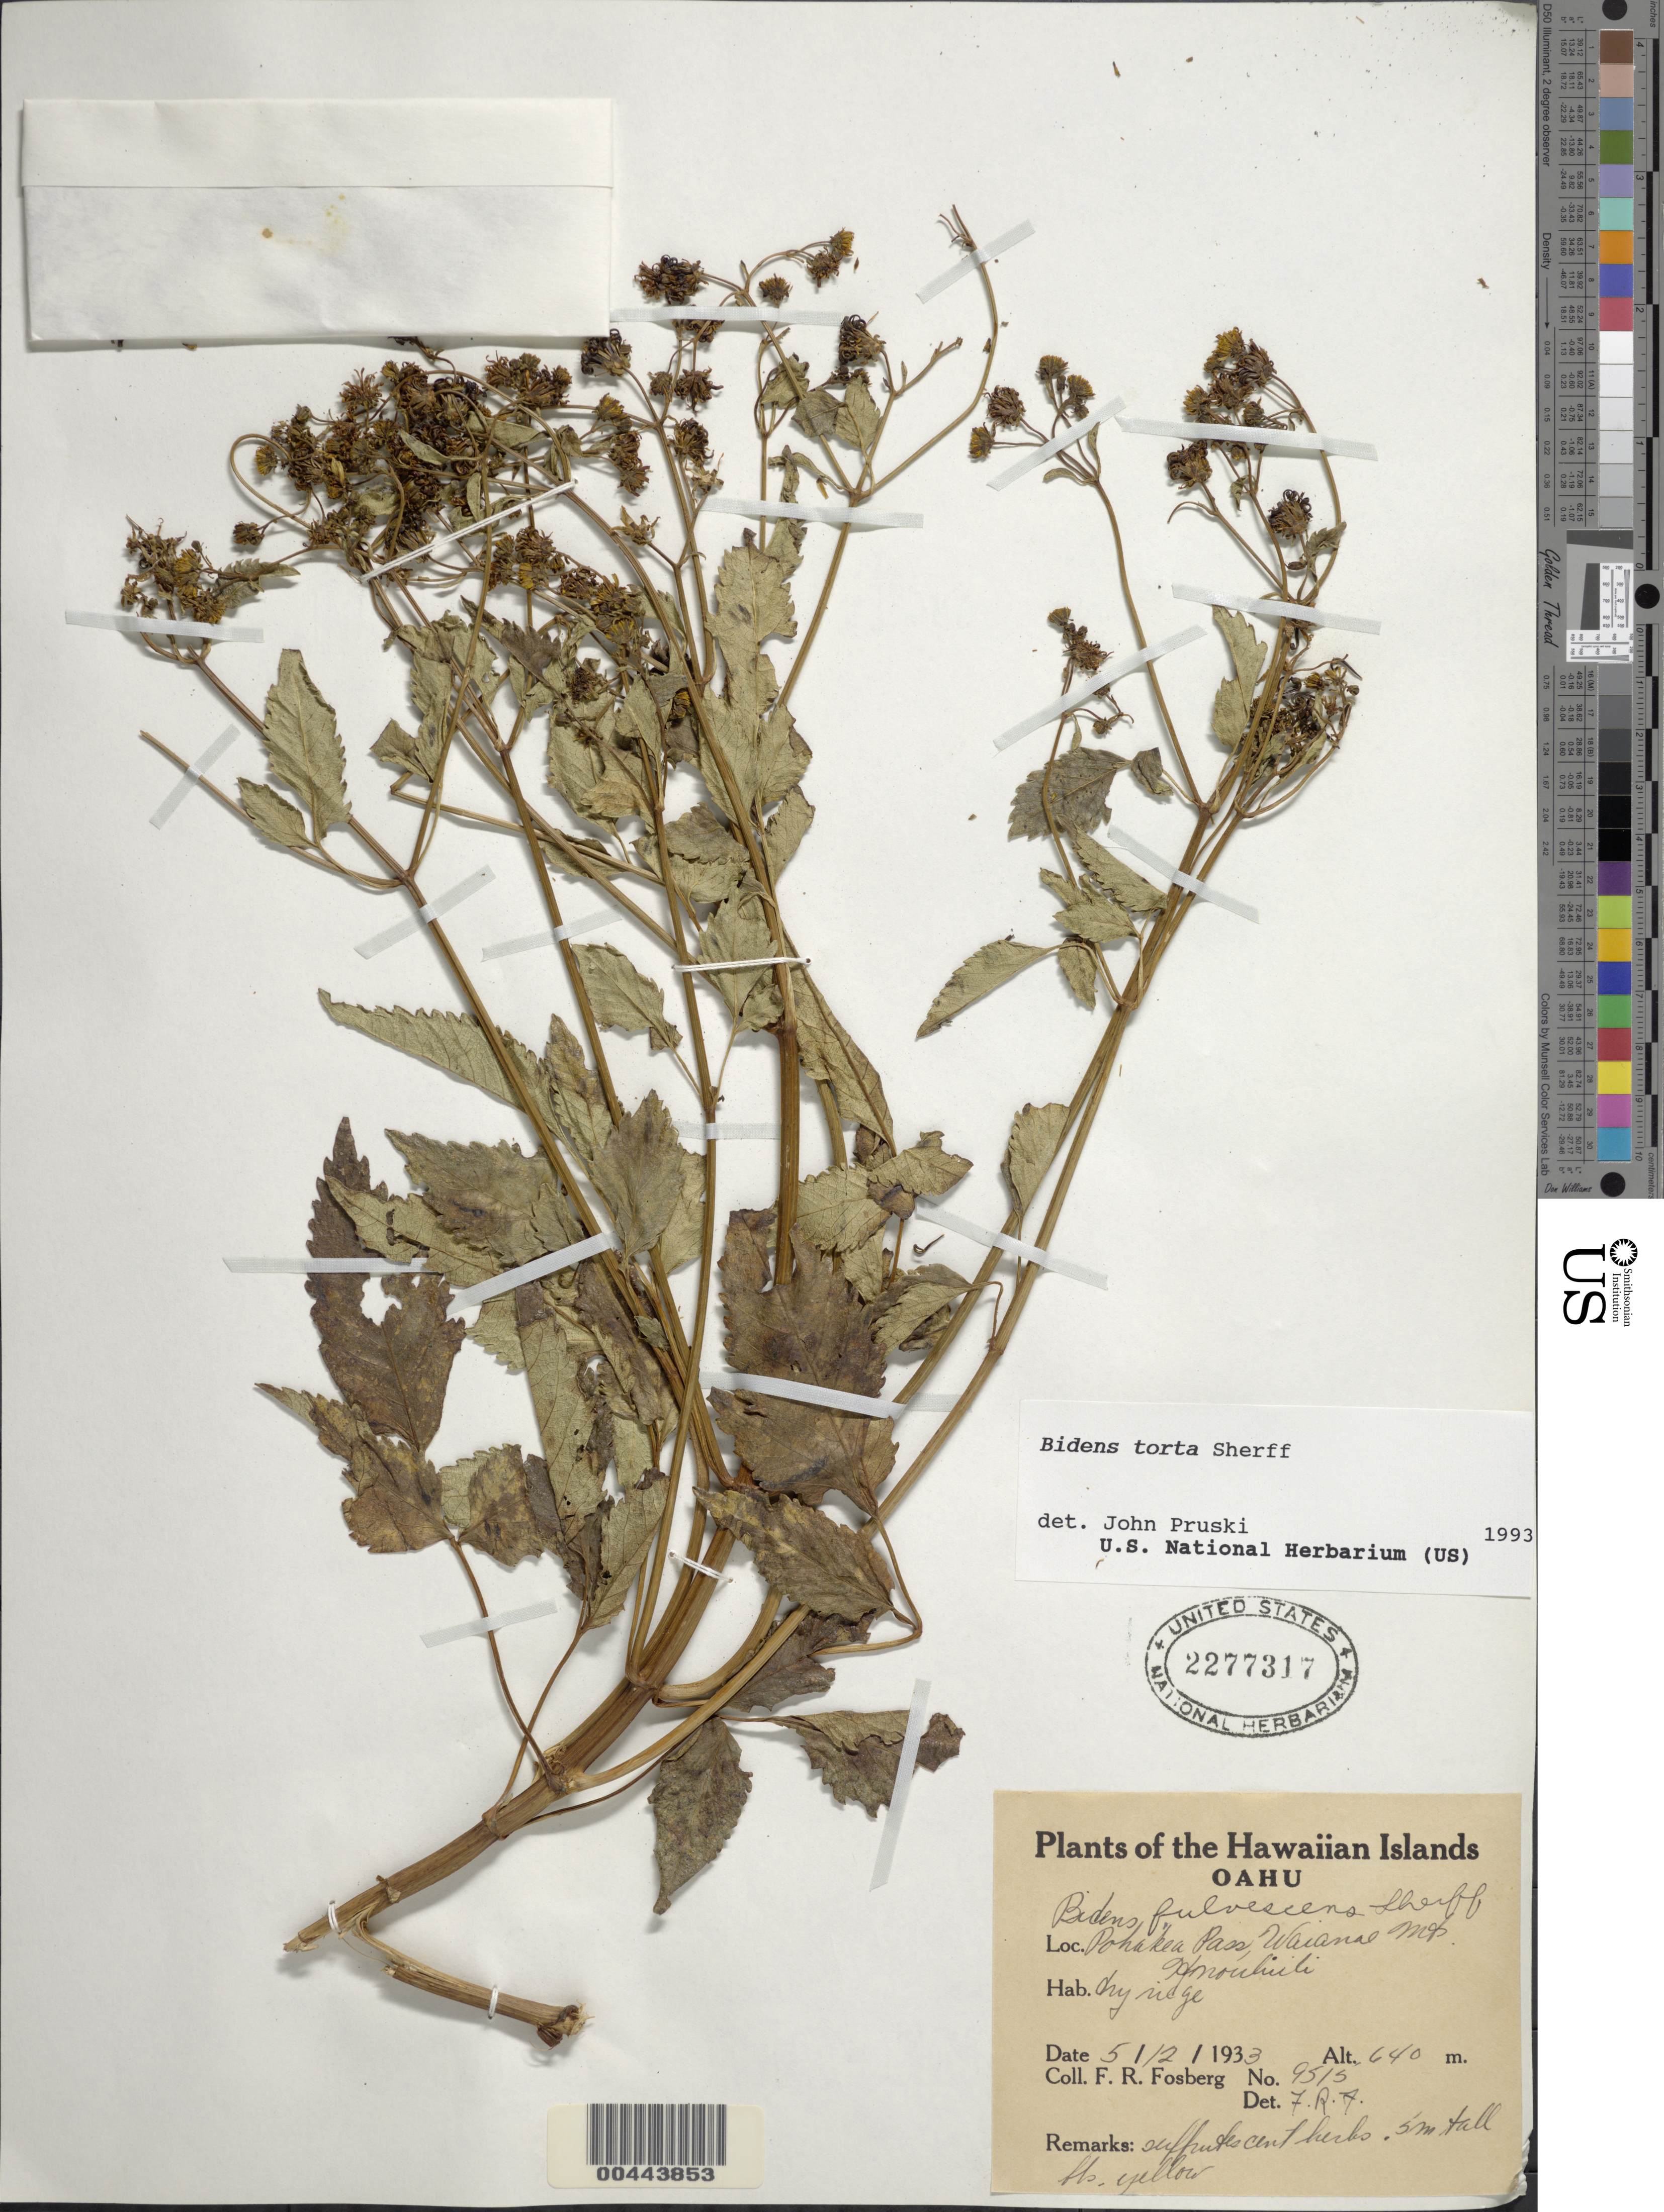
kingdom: Plantae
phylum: Tracheophyta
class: Magnoliopsida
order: Asterales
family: Asteraceae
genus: Bidens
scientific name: Bidens torta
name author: Sherff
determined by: Pruski, J. F.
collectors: F. R. Fosberg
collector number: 9515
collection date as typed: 12 May 1933 or 5 Dec 1933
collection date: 1933-05-12 or 1933-12-05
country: United States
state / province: Hawaii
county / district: Honolulu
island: Oahu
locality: Pohakea Pass, Waianae Mountains, Honouliuli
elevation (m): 640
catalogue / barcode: US 2277317